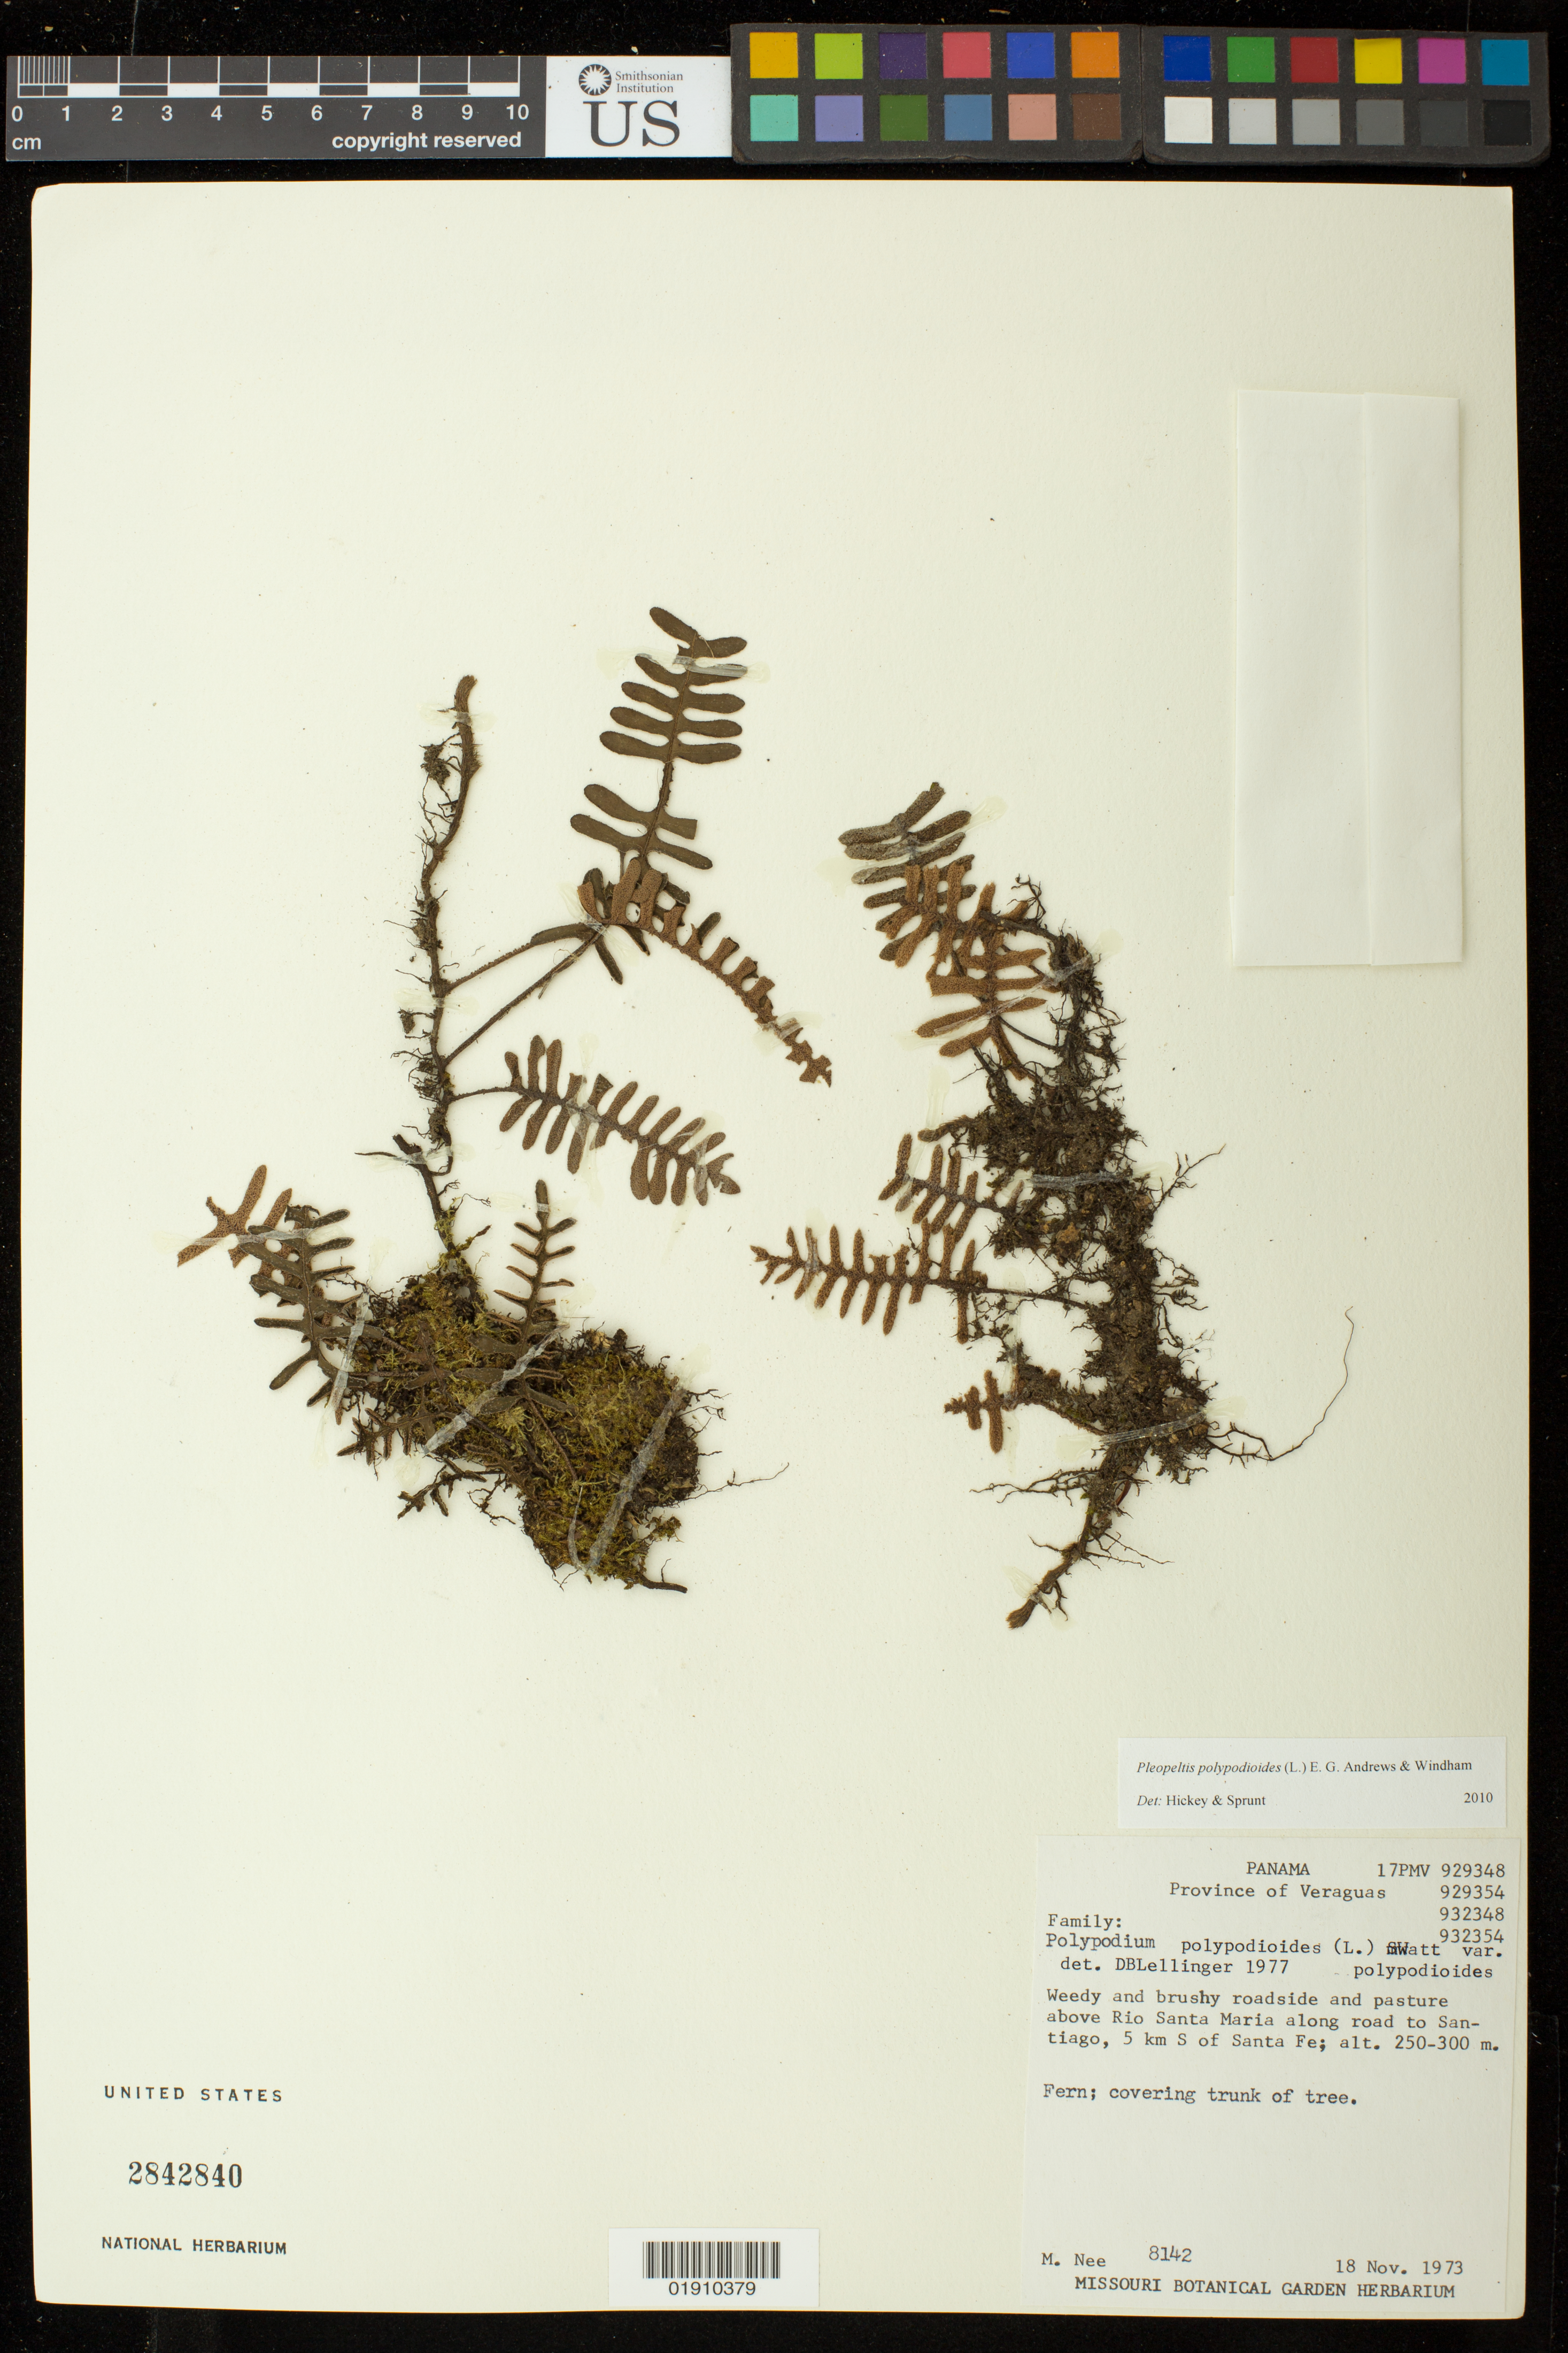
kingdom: Plantae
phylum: Tracheophyta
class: Polypodiopsida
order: Polypodiales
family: Polypodiaceae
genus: Pleopeltis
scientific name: Pleopeltis polypodioides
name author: (L.) E.G. Andrews & Windham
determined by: Hickey, R. J.; Sprunt, S. V.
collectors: M. Nee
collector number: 8142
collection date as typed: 18 Nov. 1973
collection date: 1973-11-18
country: Panama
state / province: Veraguas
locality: Weedy and brushy roadside and pasture above Rio Santa Maria along road to Santiago, 5 km S of Santa Fe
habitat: covering trunk of tree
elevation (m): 250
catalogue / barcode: US 2842840